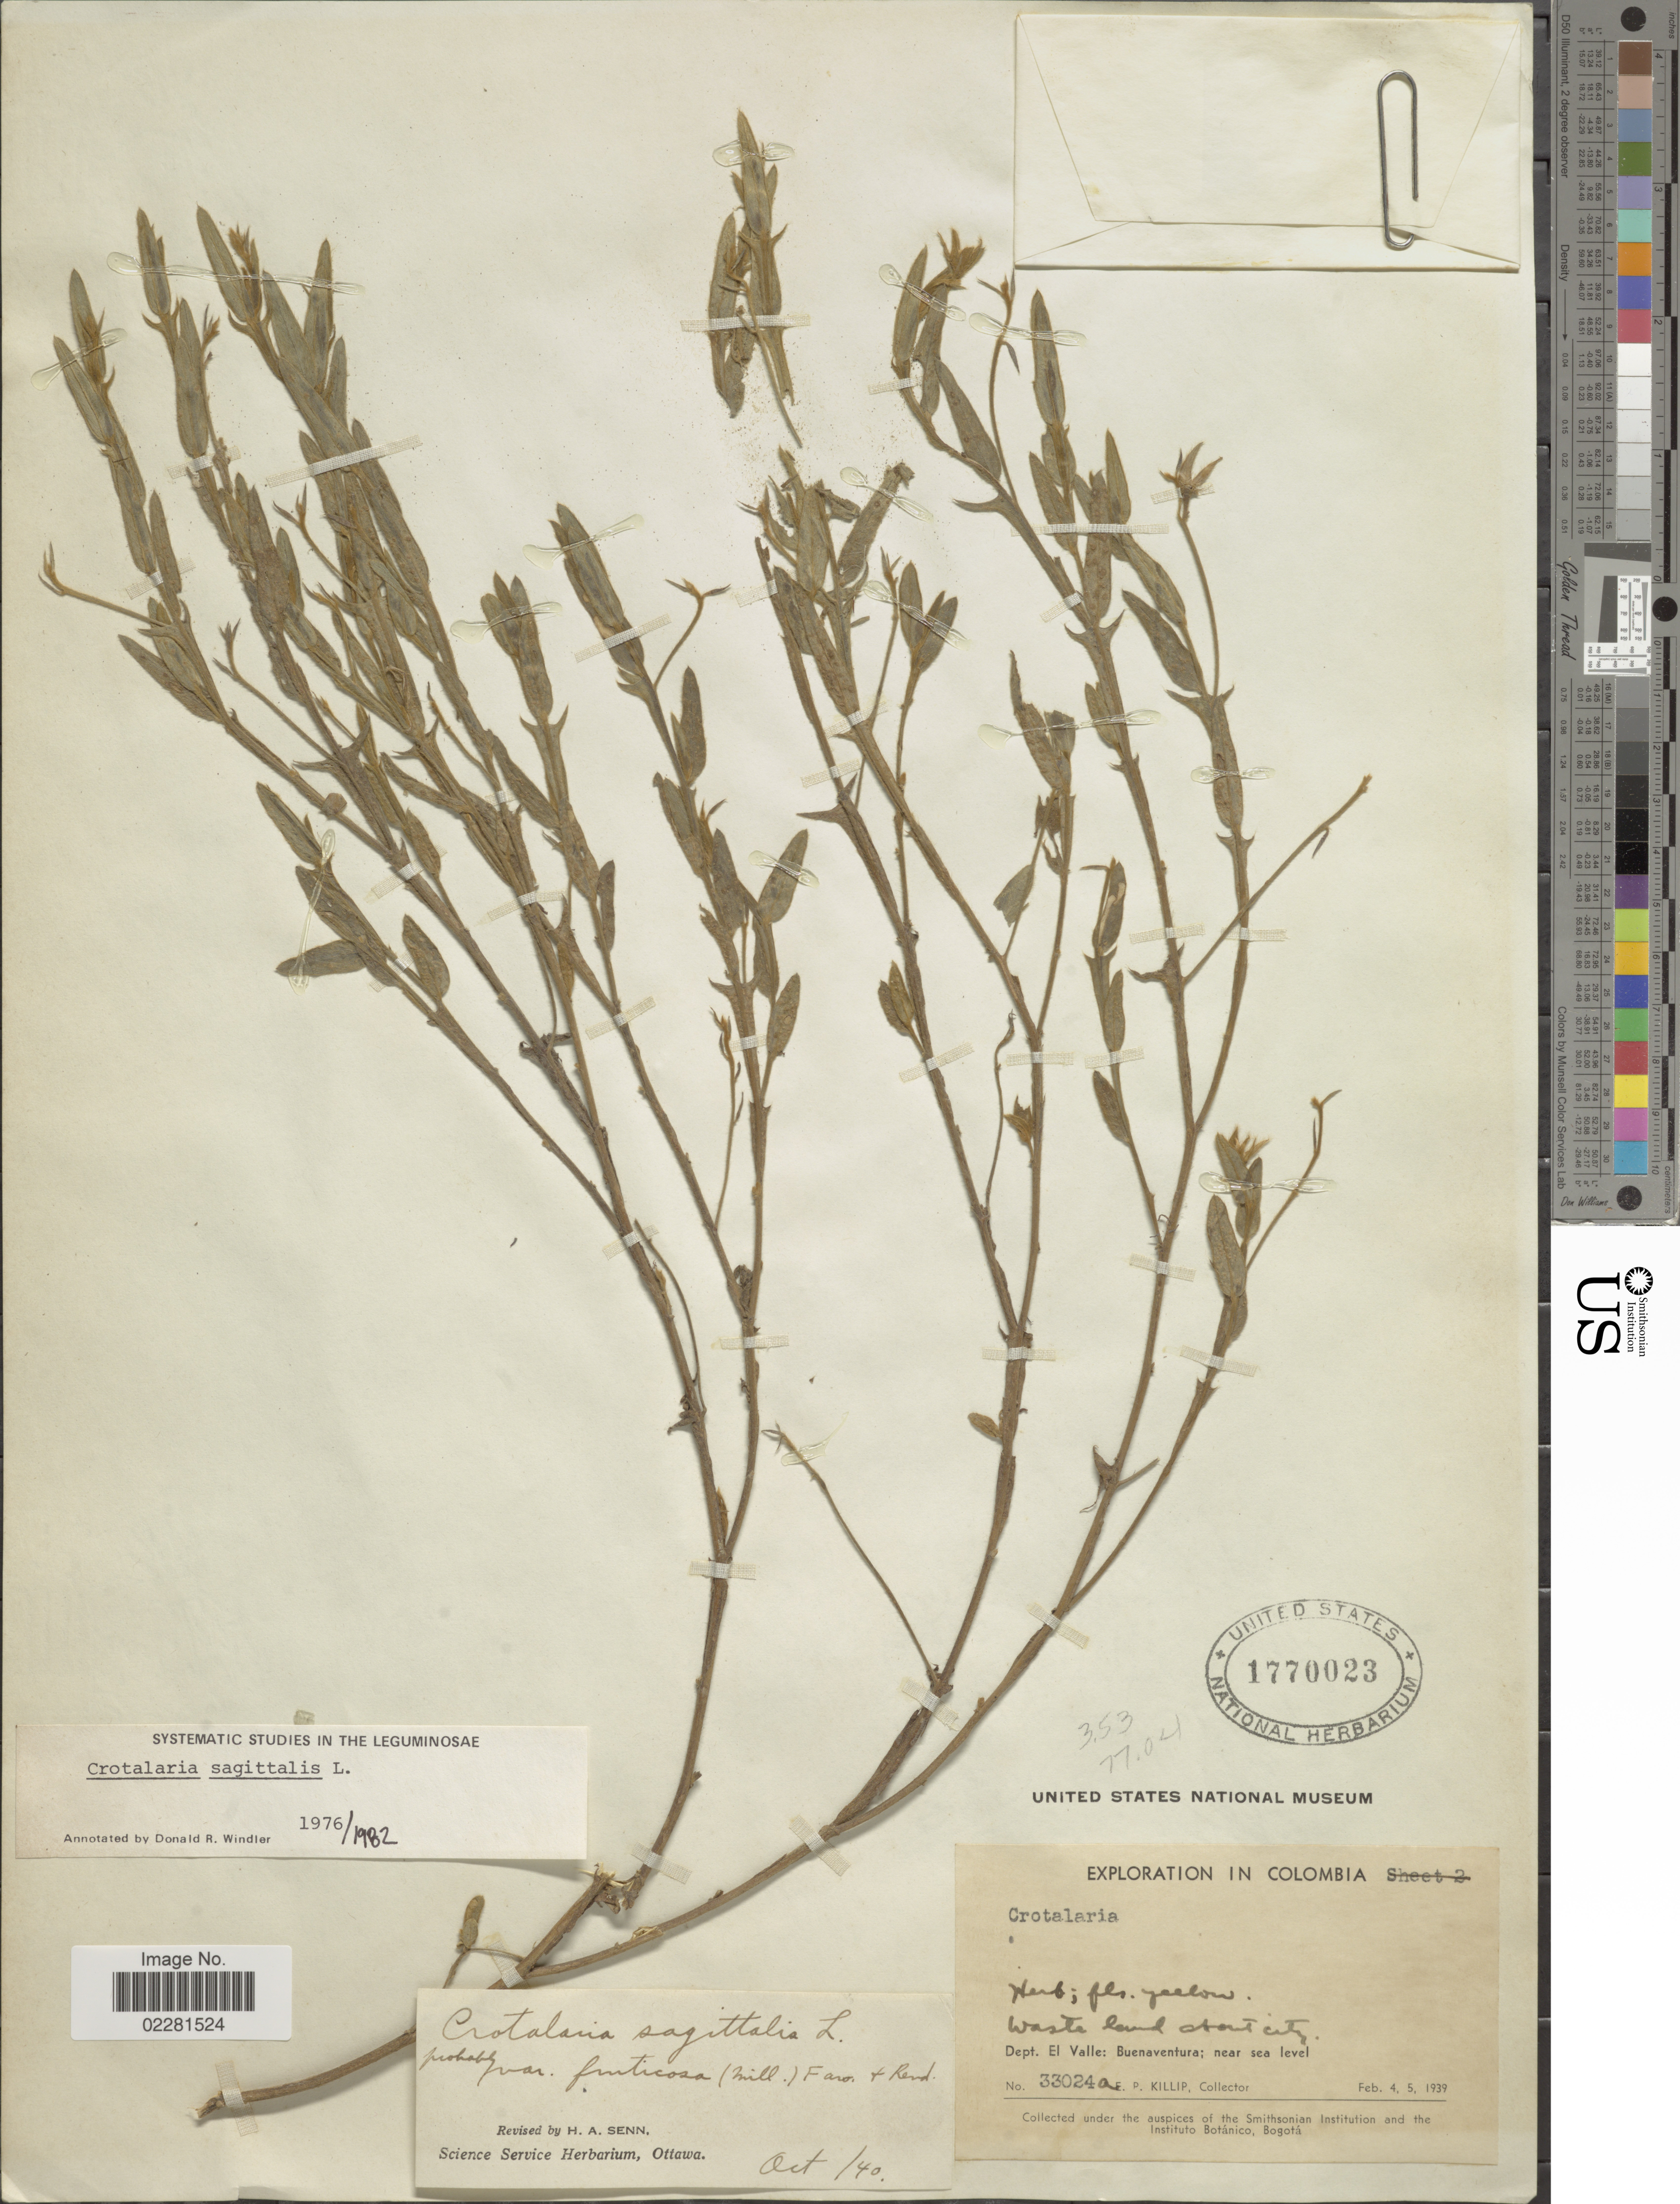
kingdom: Plantae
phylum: Tracheophyta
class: Magnoliopsida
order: Fabales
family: Fabaceae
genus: Crotalaria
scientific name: Crotalaria sagittalis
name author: L.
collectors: E. P. Killip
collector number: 33024a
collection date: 1939-02-04/1939-02-05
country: Colombia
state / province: Valle del Cauca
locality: Dept. El Valle, Buenaventura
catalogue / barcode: US 1770023